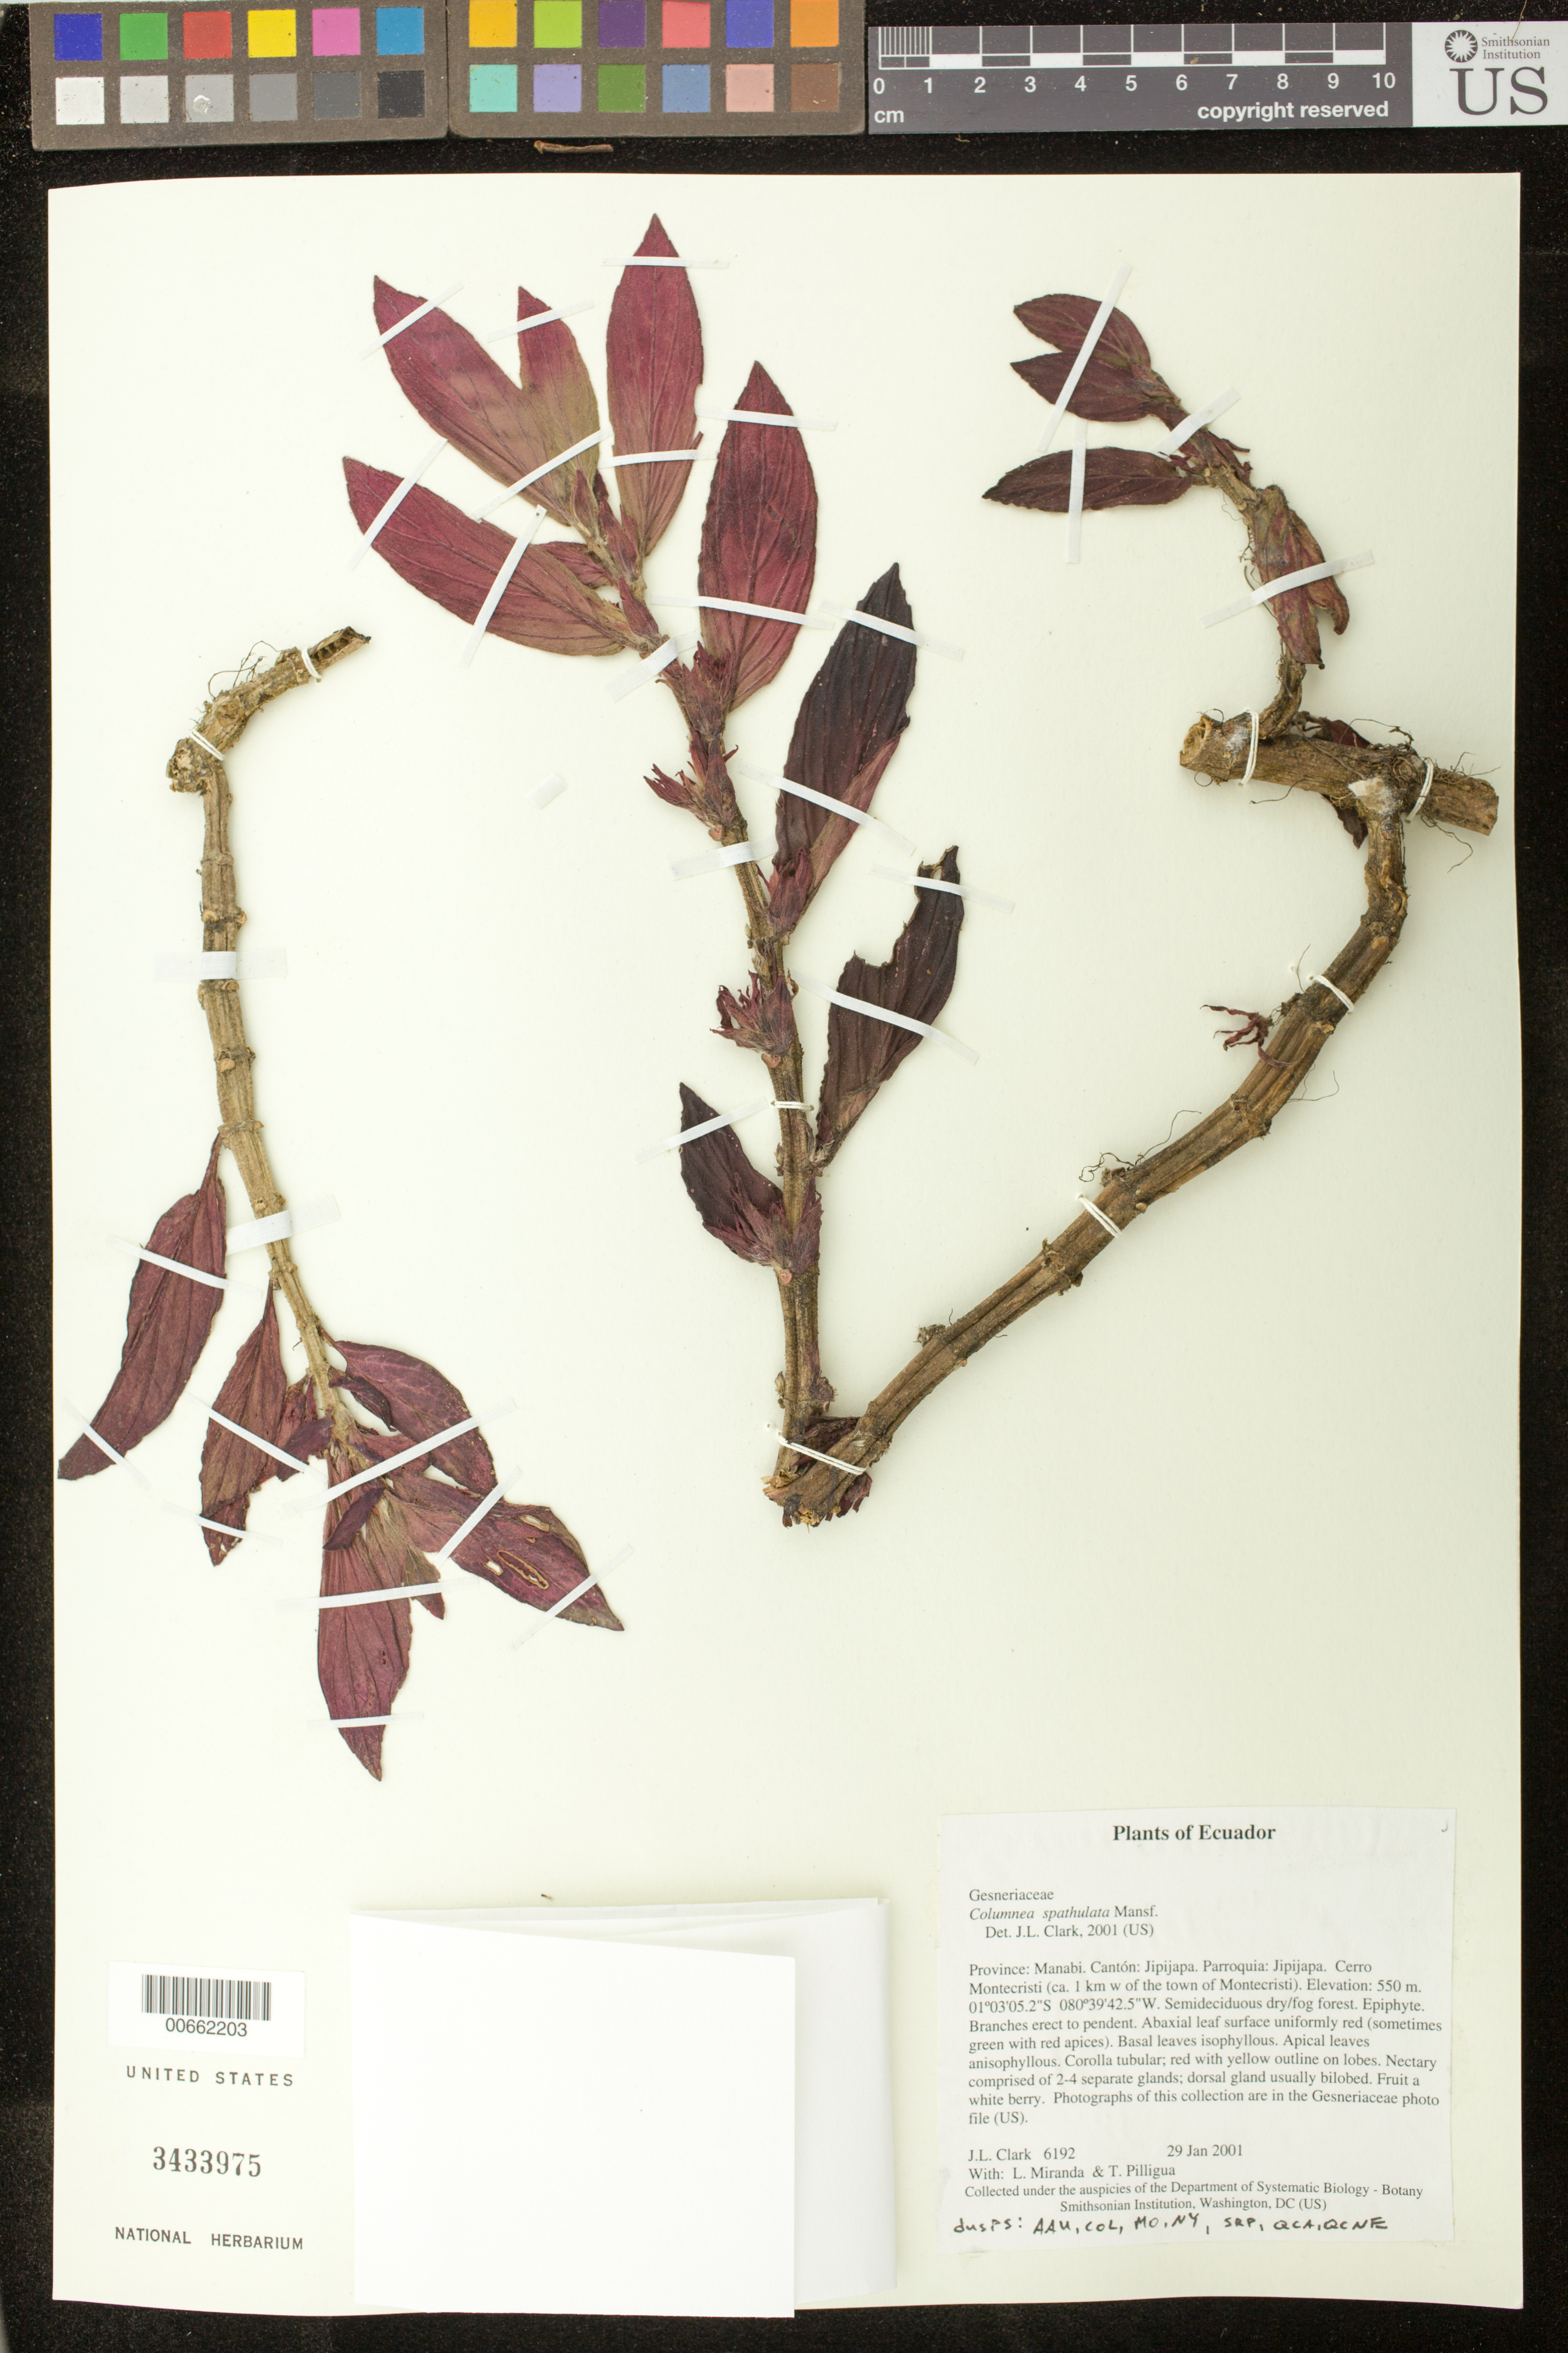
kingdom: Plantae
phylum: Tracheophyta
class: Magnoliopsida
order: Lamiales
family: Gesneriaceae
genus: Columnea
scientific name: Columnea spathulata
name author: Mansf.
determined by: Clark, J. L., (SEL), The Marie Selby Botanical Garden (UNITED STATES)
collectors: J. L. Clark, L. Miranda & T. Pilligua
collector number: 6192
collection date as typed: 29 Jan 2001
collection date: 2001-01-29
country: Ecuador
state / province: Manabí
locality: Jipijapa. Parroquia: Jipijapa. Cerro Montecristi (ca. 1 km w of the town of Montecristi).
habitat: Semideciduous dry/fog forest.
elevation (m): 550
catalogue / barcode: US 3433975